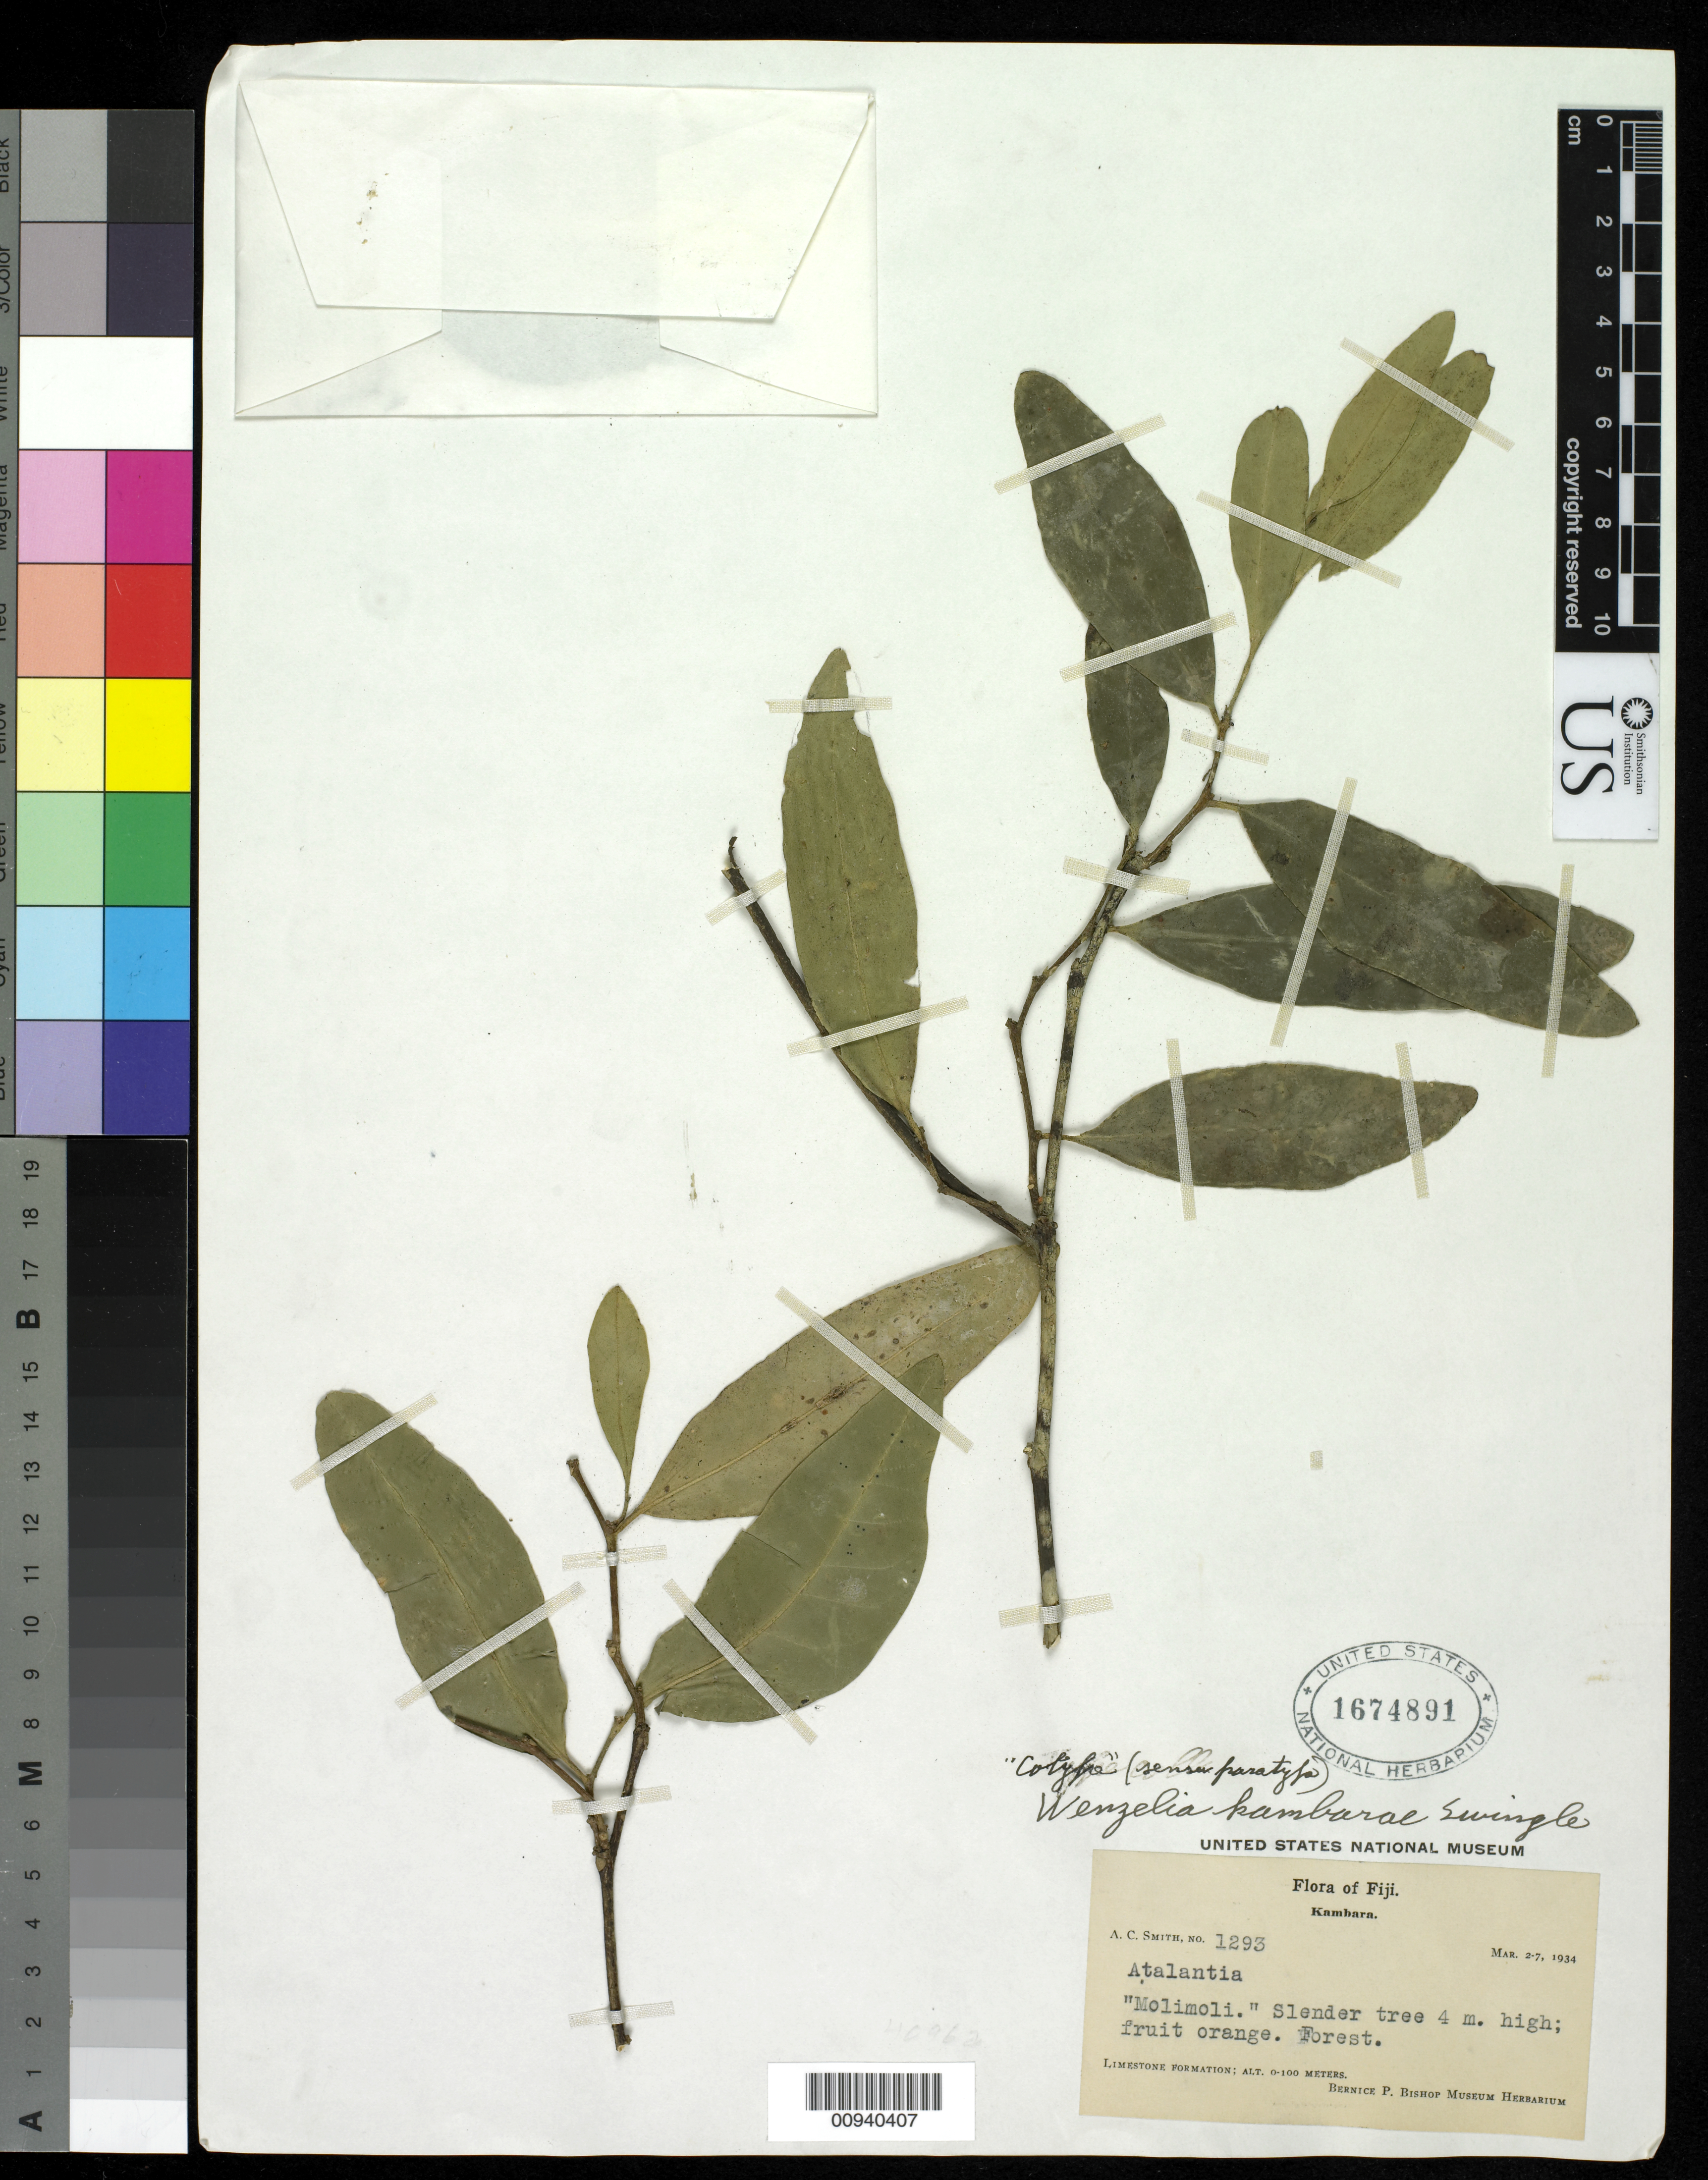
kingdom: Plantae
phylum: Tracheophyta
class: Magnoliopsida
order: Sapindales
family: Rutaceae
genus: Wenzelia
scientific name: Wenzelia kambarae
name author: Swingle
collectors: C. A. Smith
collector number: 1293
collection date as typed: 02 Mar 1934 to 07 Mar 1934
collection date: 1934-03-02/1934-03-07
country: Fiji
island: Kabara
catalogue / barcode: US 1674891